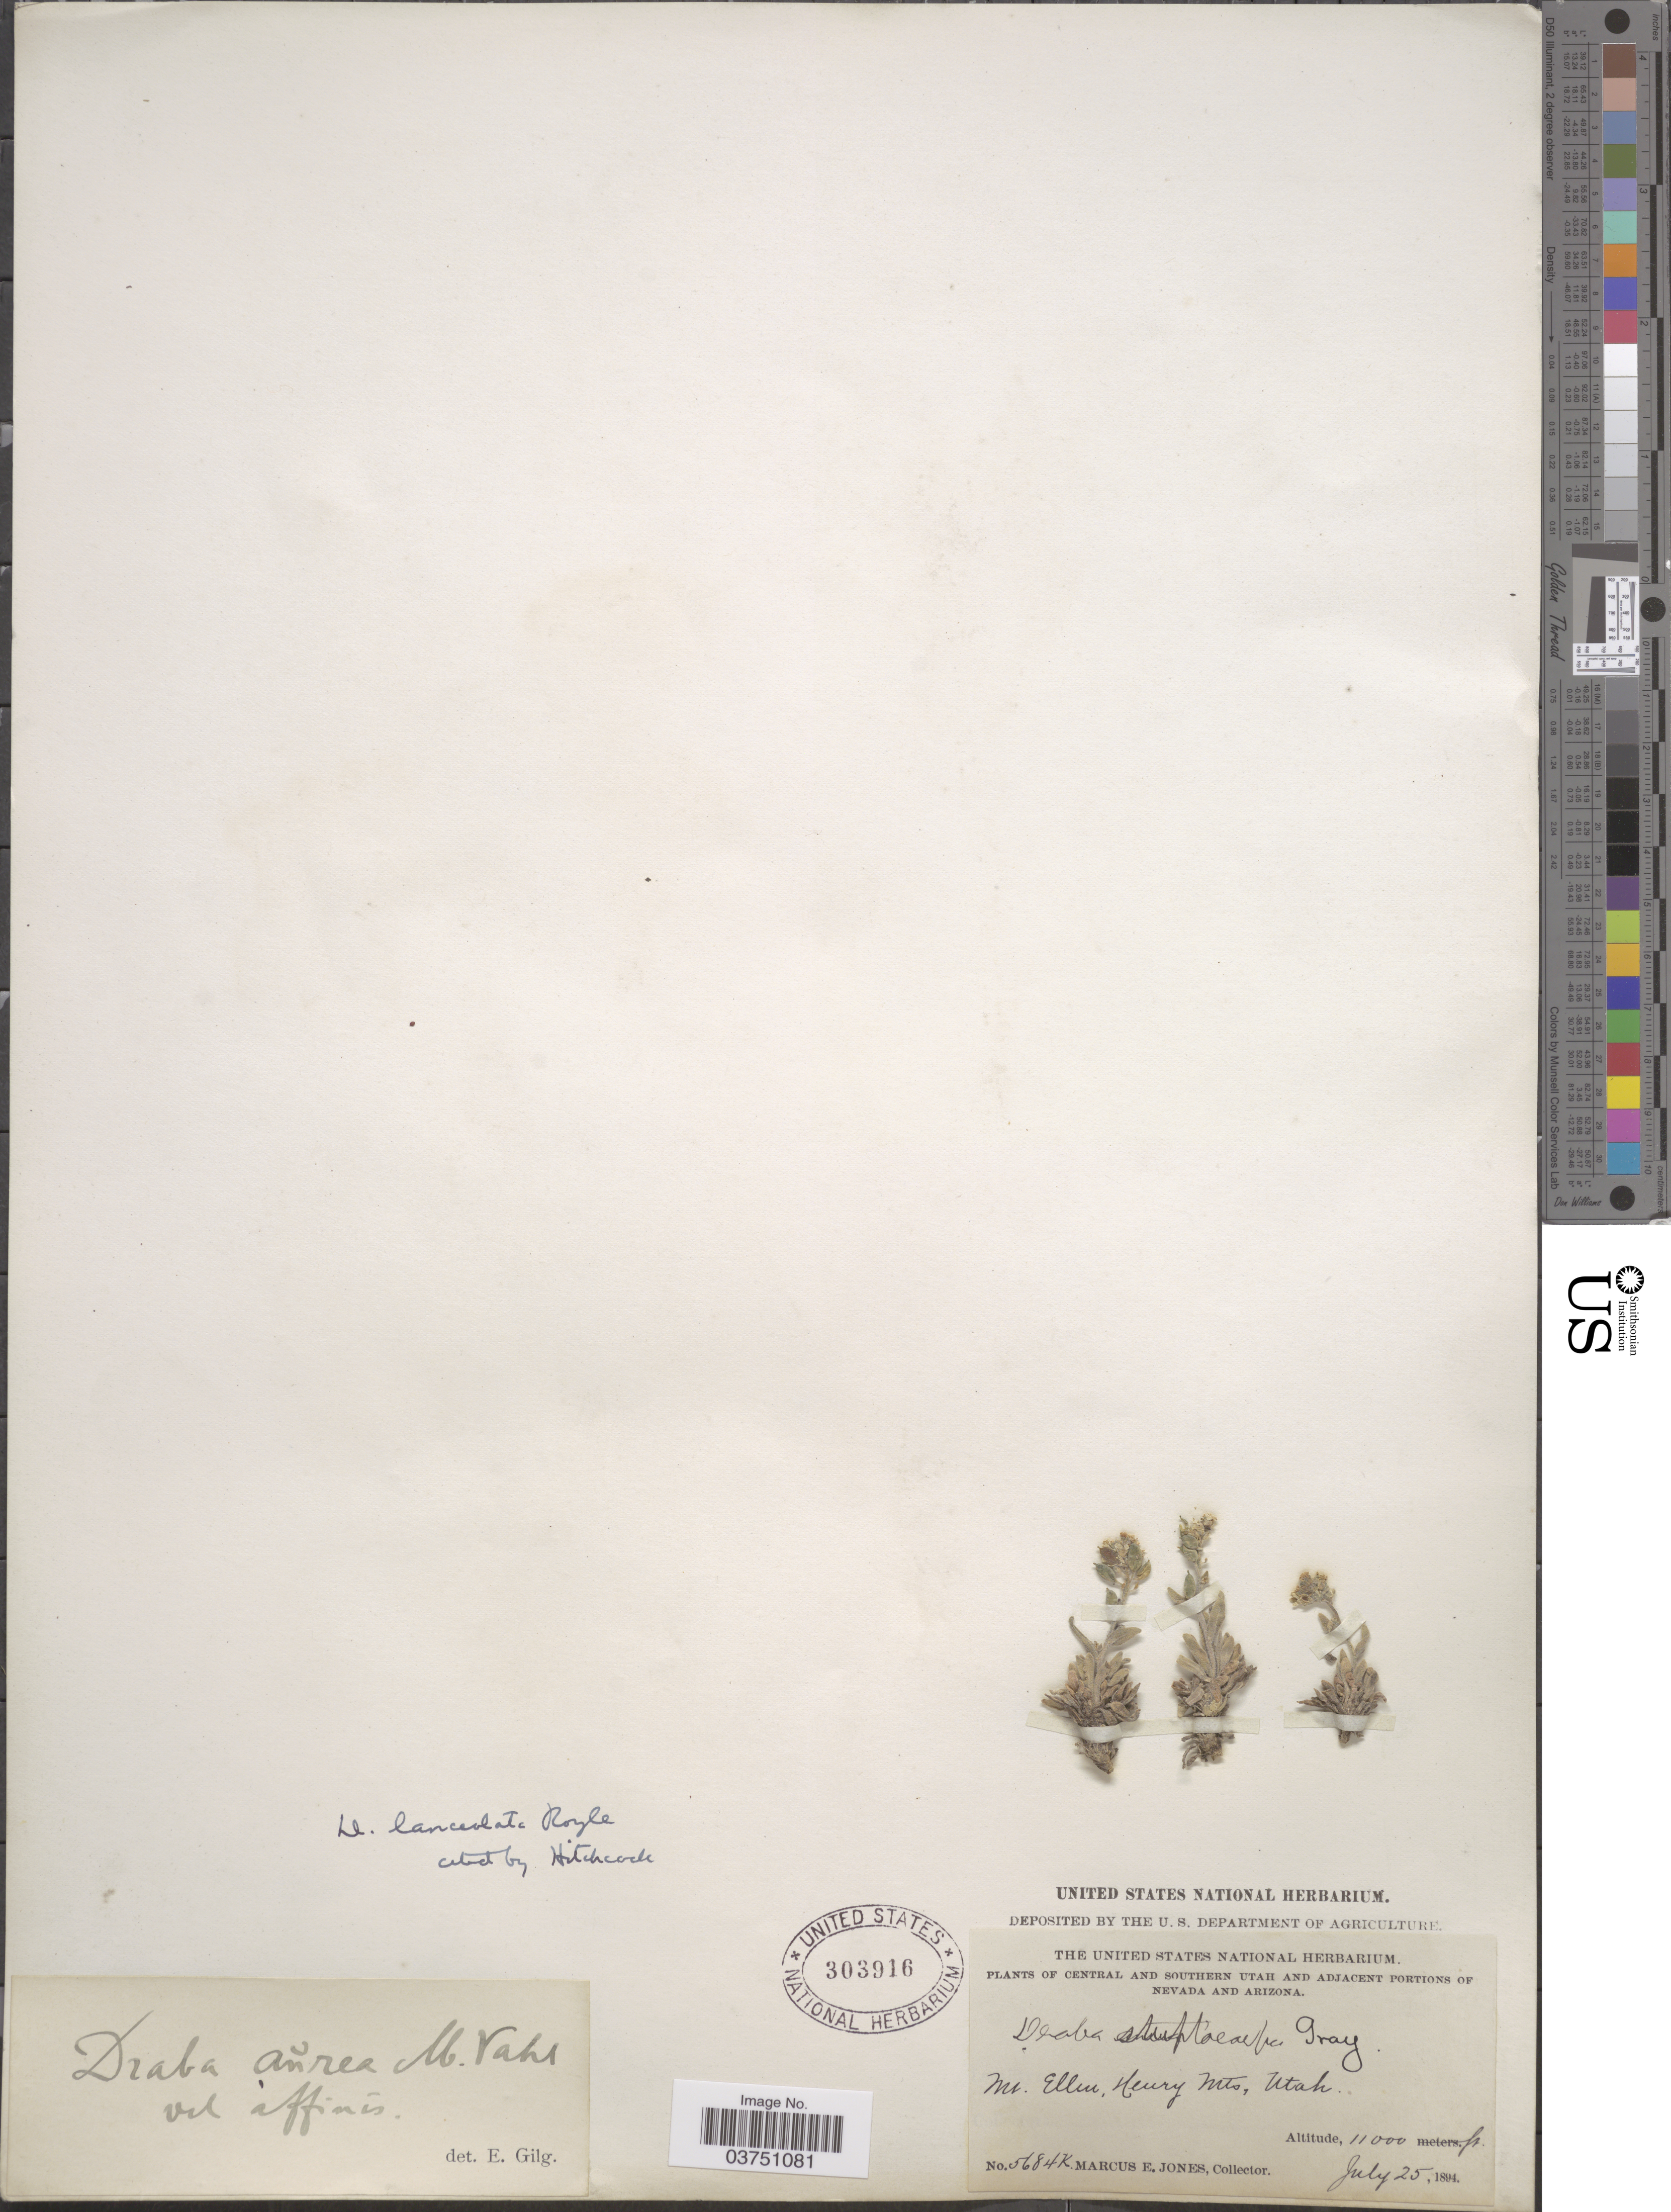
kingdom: Plantae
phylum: Tracheophyta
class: Magnoliopsida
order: Brassicales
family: Brassicaceae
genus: Draba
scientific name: Draba cana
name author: Rydb.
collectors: M. E. Jones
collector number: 5684K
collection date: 1894-07-25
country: United States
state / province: Utah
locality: Central and Southern Utah. Mt. Ellen, Henry Mts.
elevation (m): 3353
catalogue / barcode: US 303916